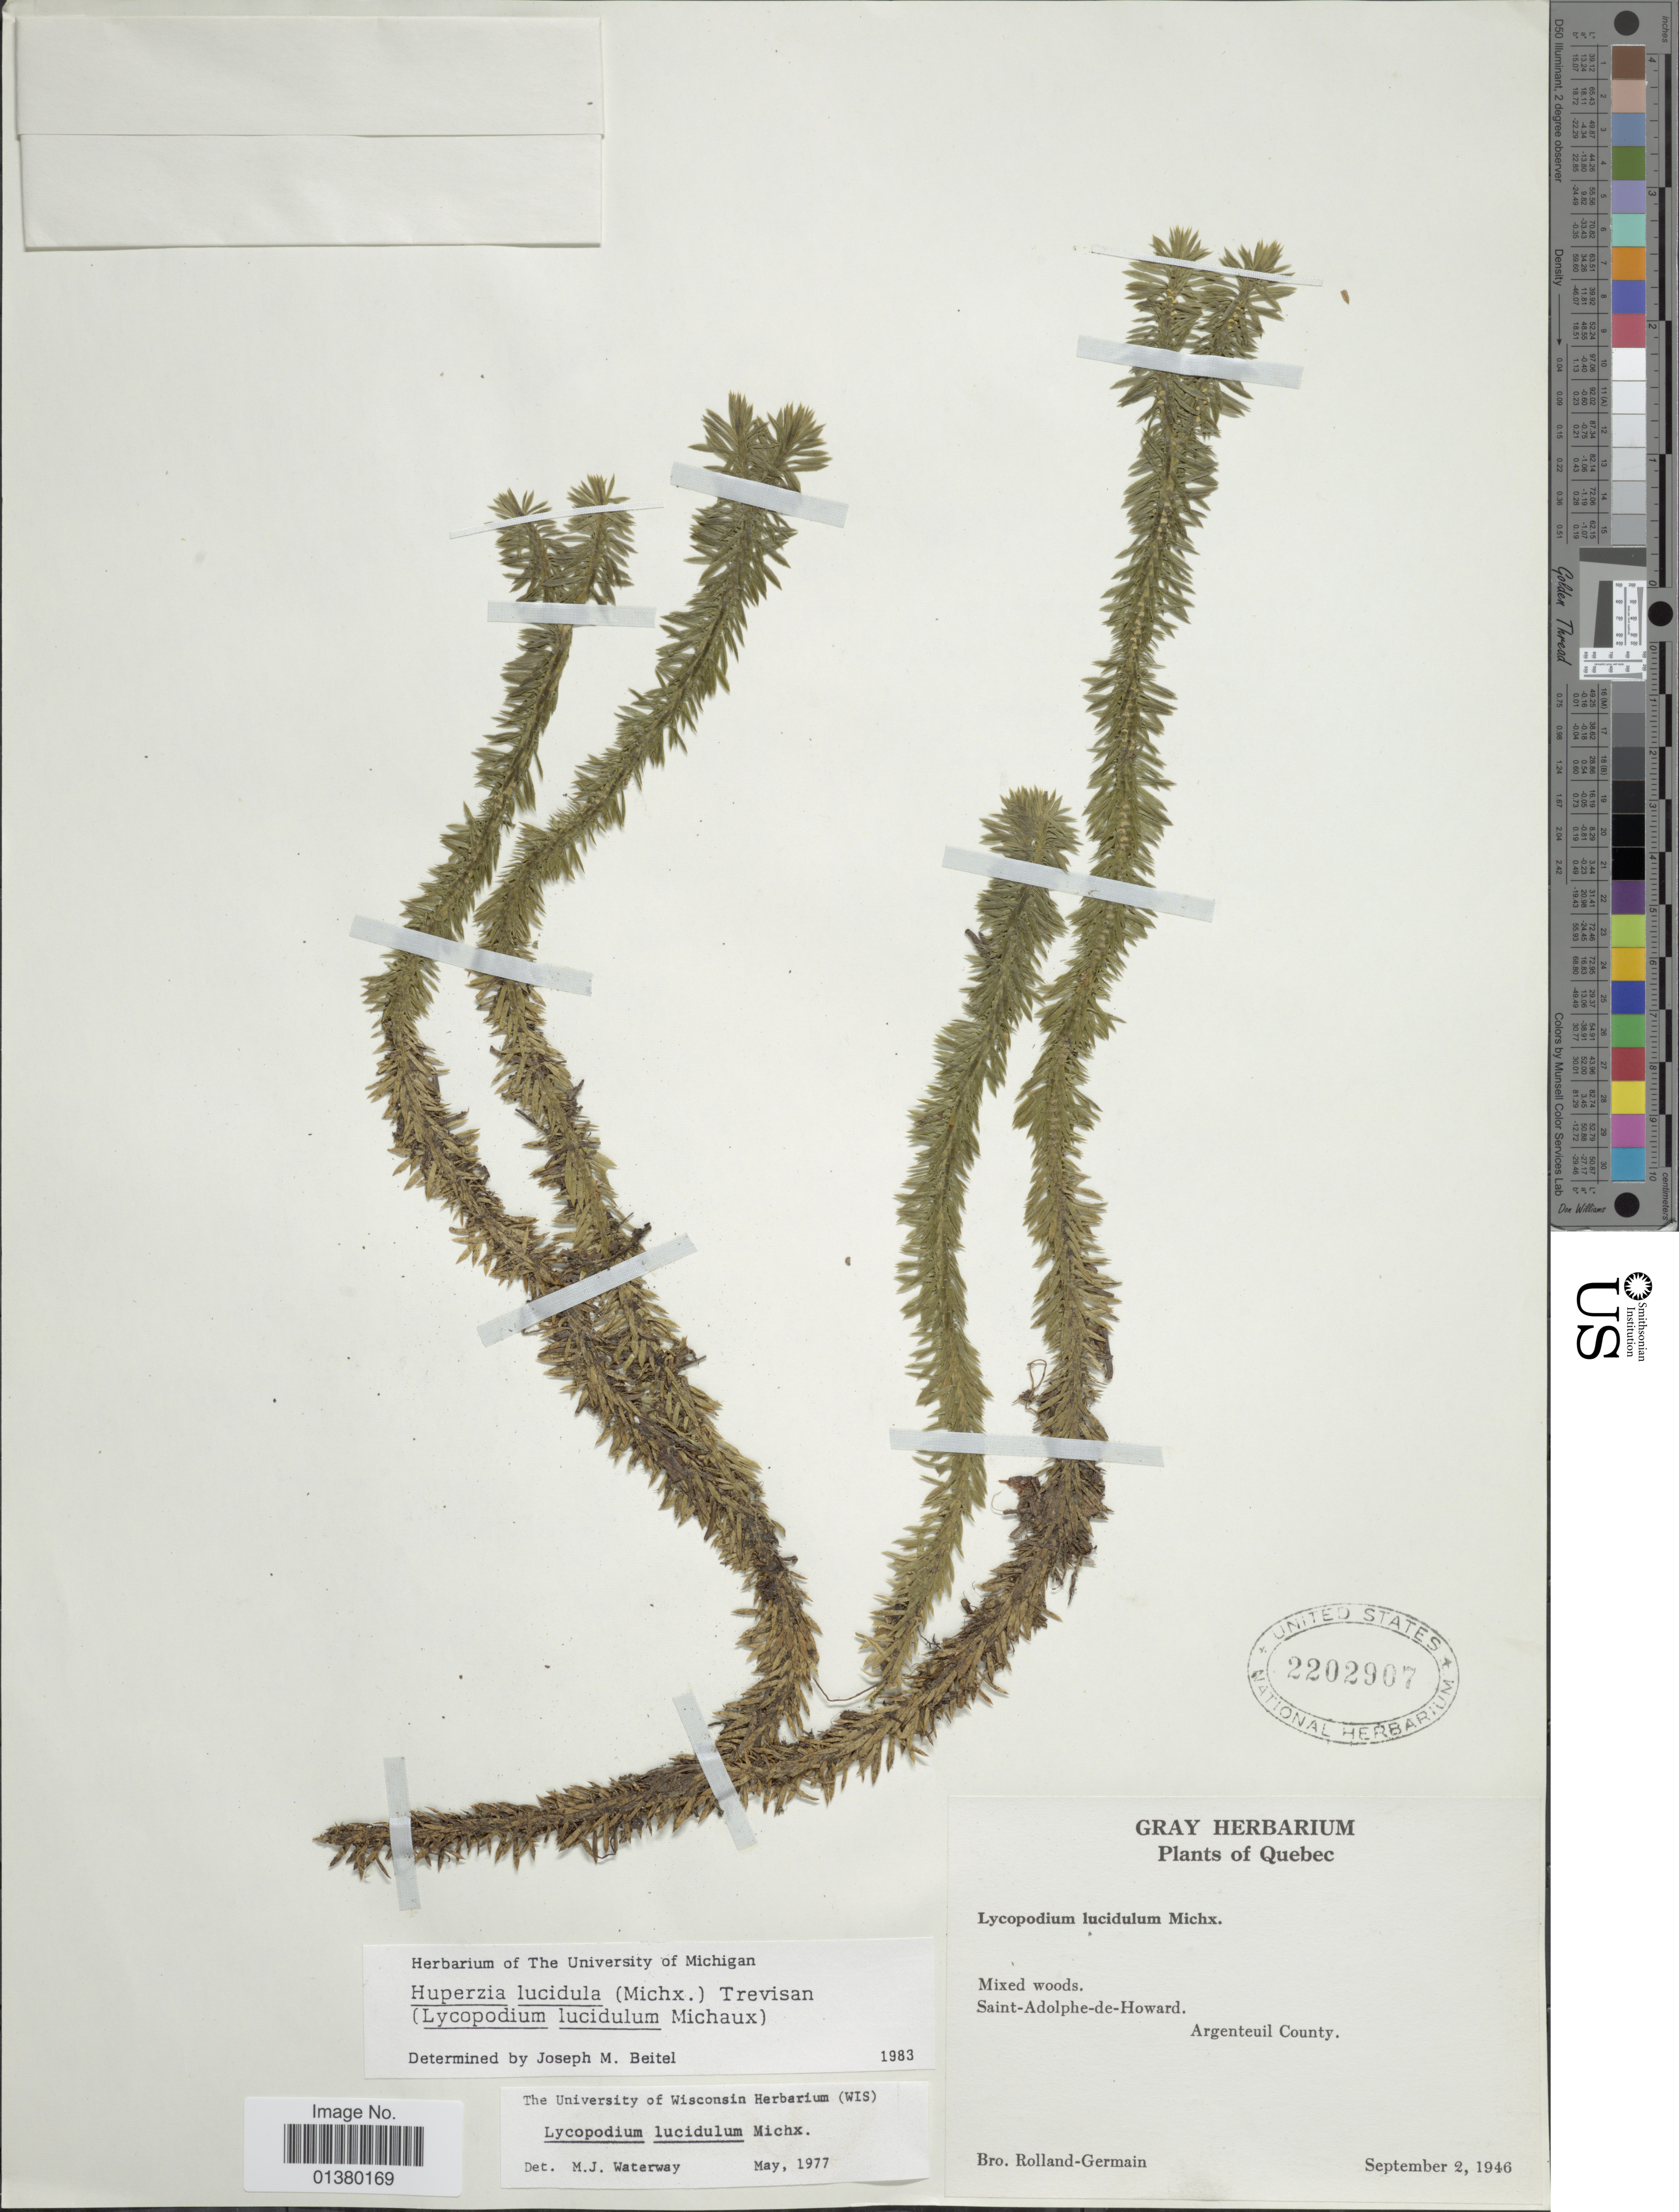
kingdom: Plantae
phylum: Tracheophyta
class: Lycopodiopsida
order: Lycopodiales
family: Lycopodiaceae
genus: Huperzia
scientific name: Huperzia lucidula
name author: (Michx.) Trevis.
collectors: Rolland-Germain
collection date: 1946-09-02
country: Canada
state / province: Quebec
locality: Saint-Adolphe-de-Howard, Argenteuil County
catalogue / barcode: US 2202907